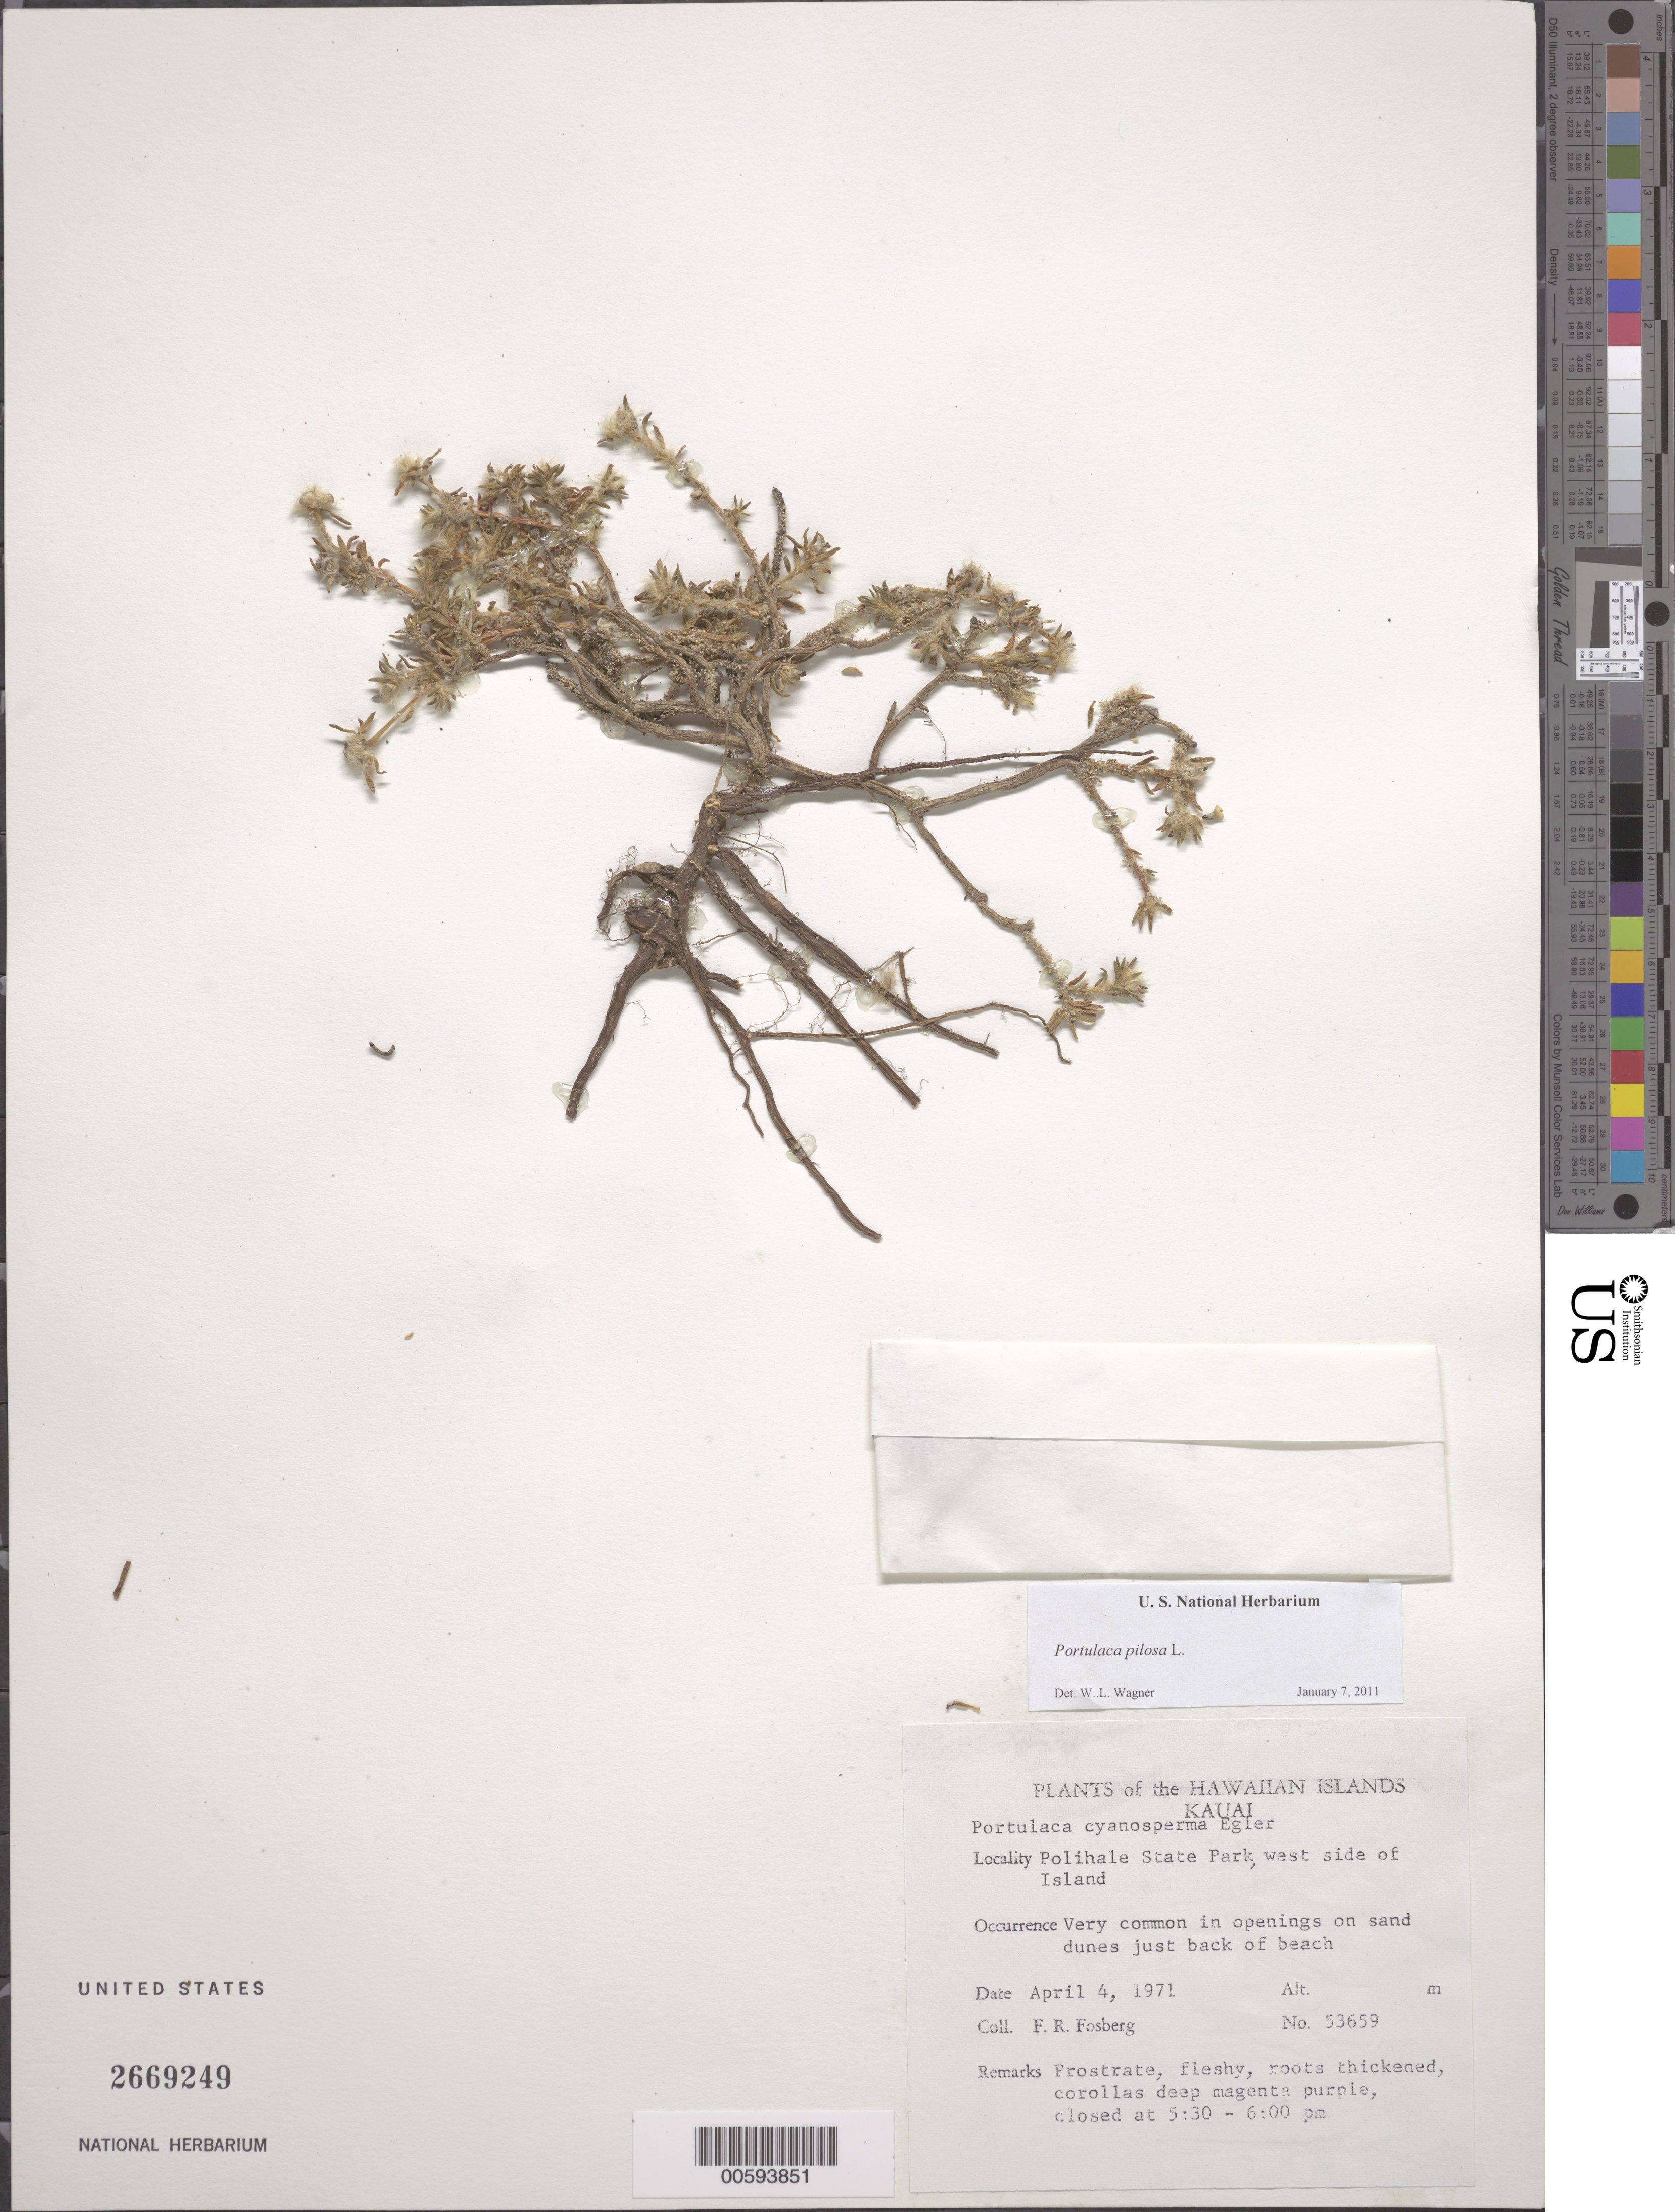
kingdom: Plantae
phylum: Tracheophyta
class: Magnoliopsida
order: Caryophyllales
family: Portulacaceae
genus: Portulaca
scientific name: Portulaca pilosa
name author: L.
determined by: Wagner, W. L., (BOT), Smithsonian Institution - National Museum of Natural History (UNITED STATES)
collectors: F. R. Fosberg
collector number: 52659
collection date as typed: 4 Apr 1971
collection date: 1971-04-04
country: United States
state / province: Hawaii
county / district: Kaui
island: Kaua'i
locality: Polihale State Park, west side of island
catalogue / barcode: US 2669249